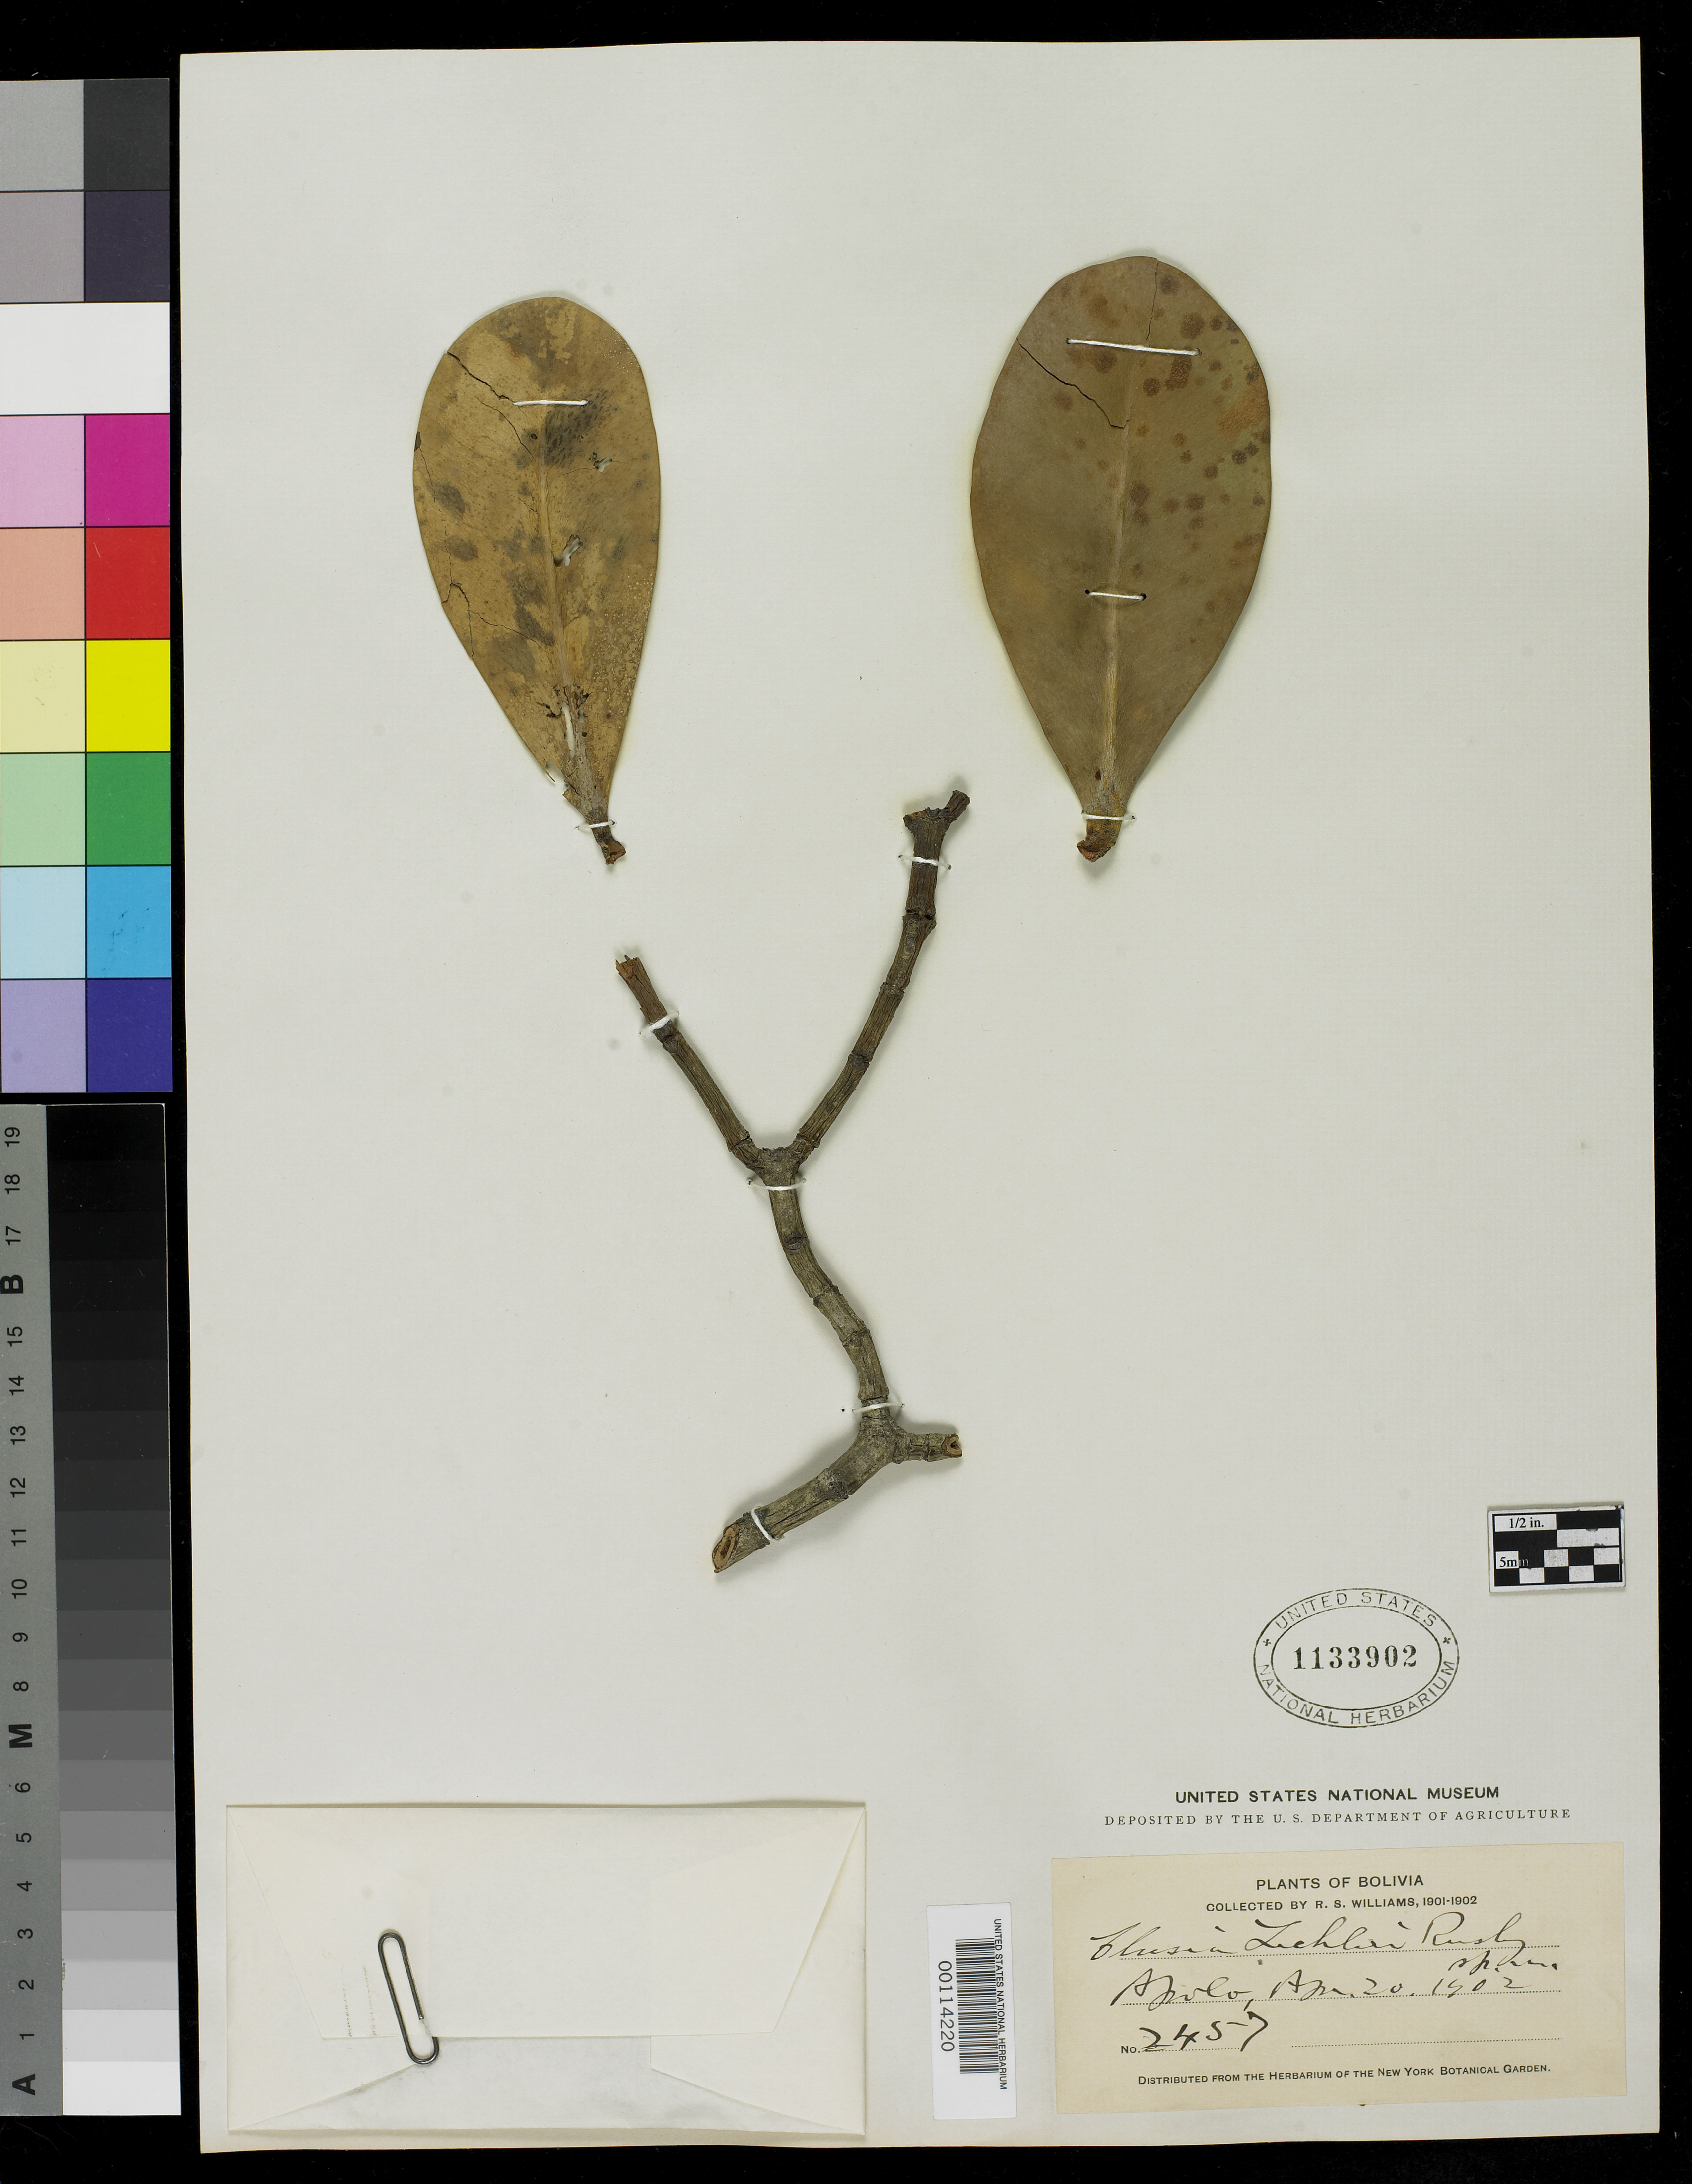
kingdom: Plantae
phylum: Tracheophyta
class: Magnoliopsida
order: Malpighiales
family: Clusiaceae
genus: Clusia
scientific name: Clusia lechleri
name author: Rusby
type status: Isotype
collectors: R. S. Williams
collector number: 2457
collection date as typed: Apr. 20, 1902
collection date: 1902-04-20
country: Bolivia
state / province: La Paz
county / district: Franz Tamayo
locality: Apolo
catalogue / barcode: US 1133902